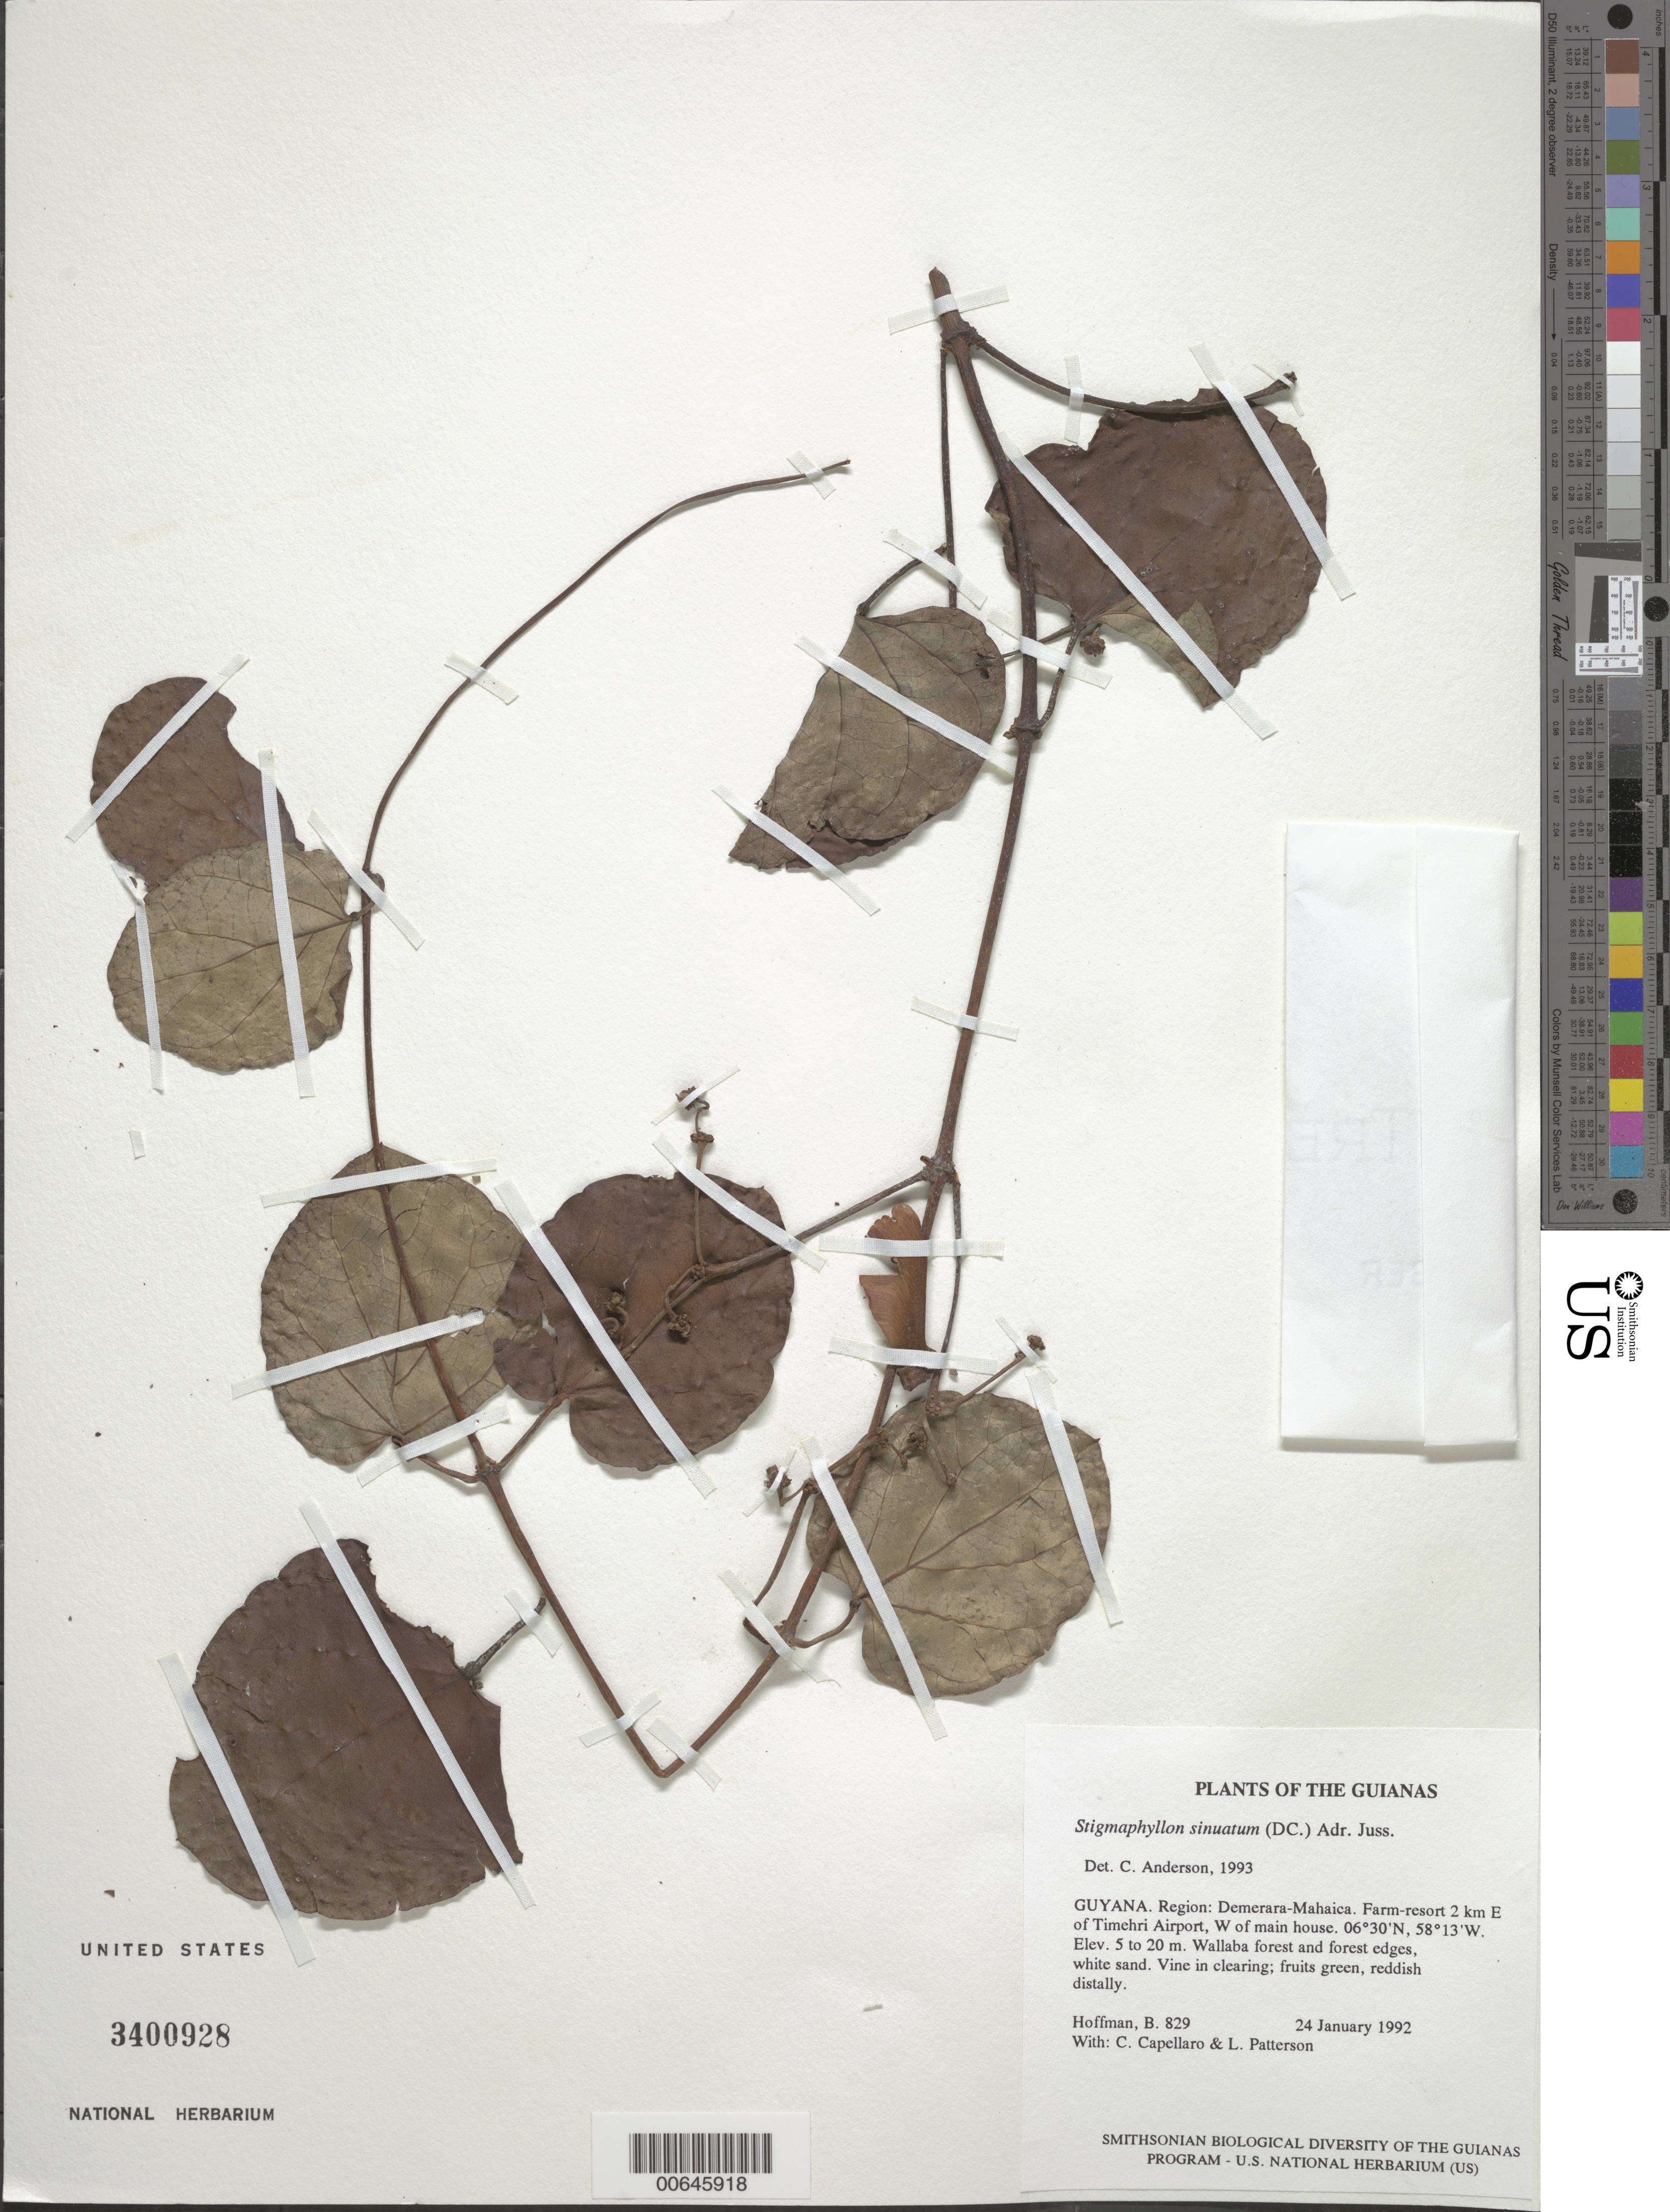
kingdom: Plantae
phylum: Tracheophyta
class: Magnoliopsida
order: Malpighiales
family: Malpighiaceae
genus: Stigmaphyllon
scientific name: Stigmaphyllon sinuatum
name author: (DC.) A. Juss.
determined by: Anderson, C.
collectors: B. Hoffman, C. Capellaro & L. Patterson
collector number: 829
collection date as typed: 24 January 1992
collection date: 1992-01-24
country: Guyana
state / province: Demerara-Mahaica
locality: Farm-resort 2 km E of Timehri Airport, W of main house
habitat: Wallaba forest and forest edges, white sand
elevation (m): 5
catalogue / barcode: US 3400928